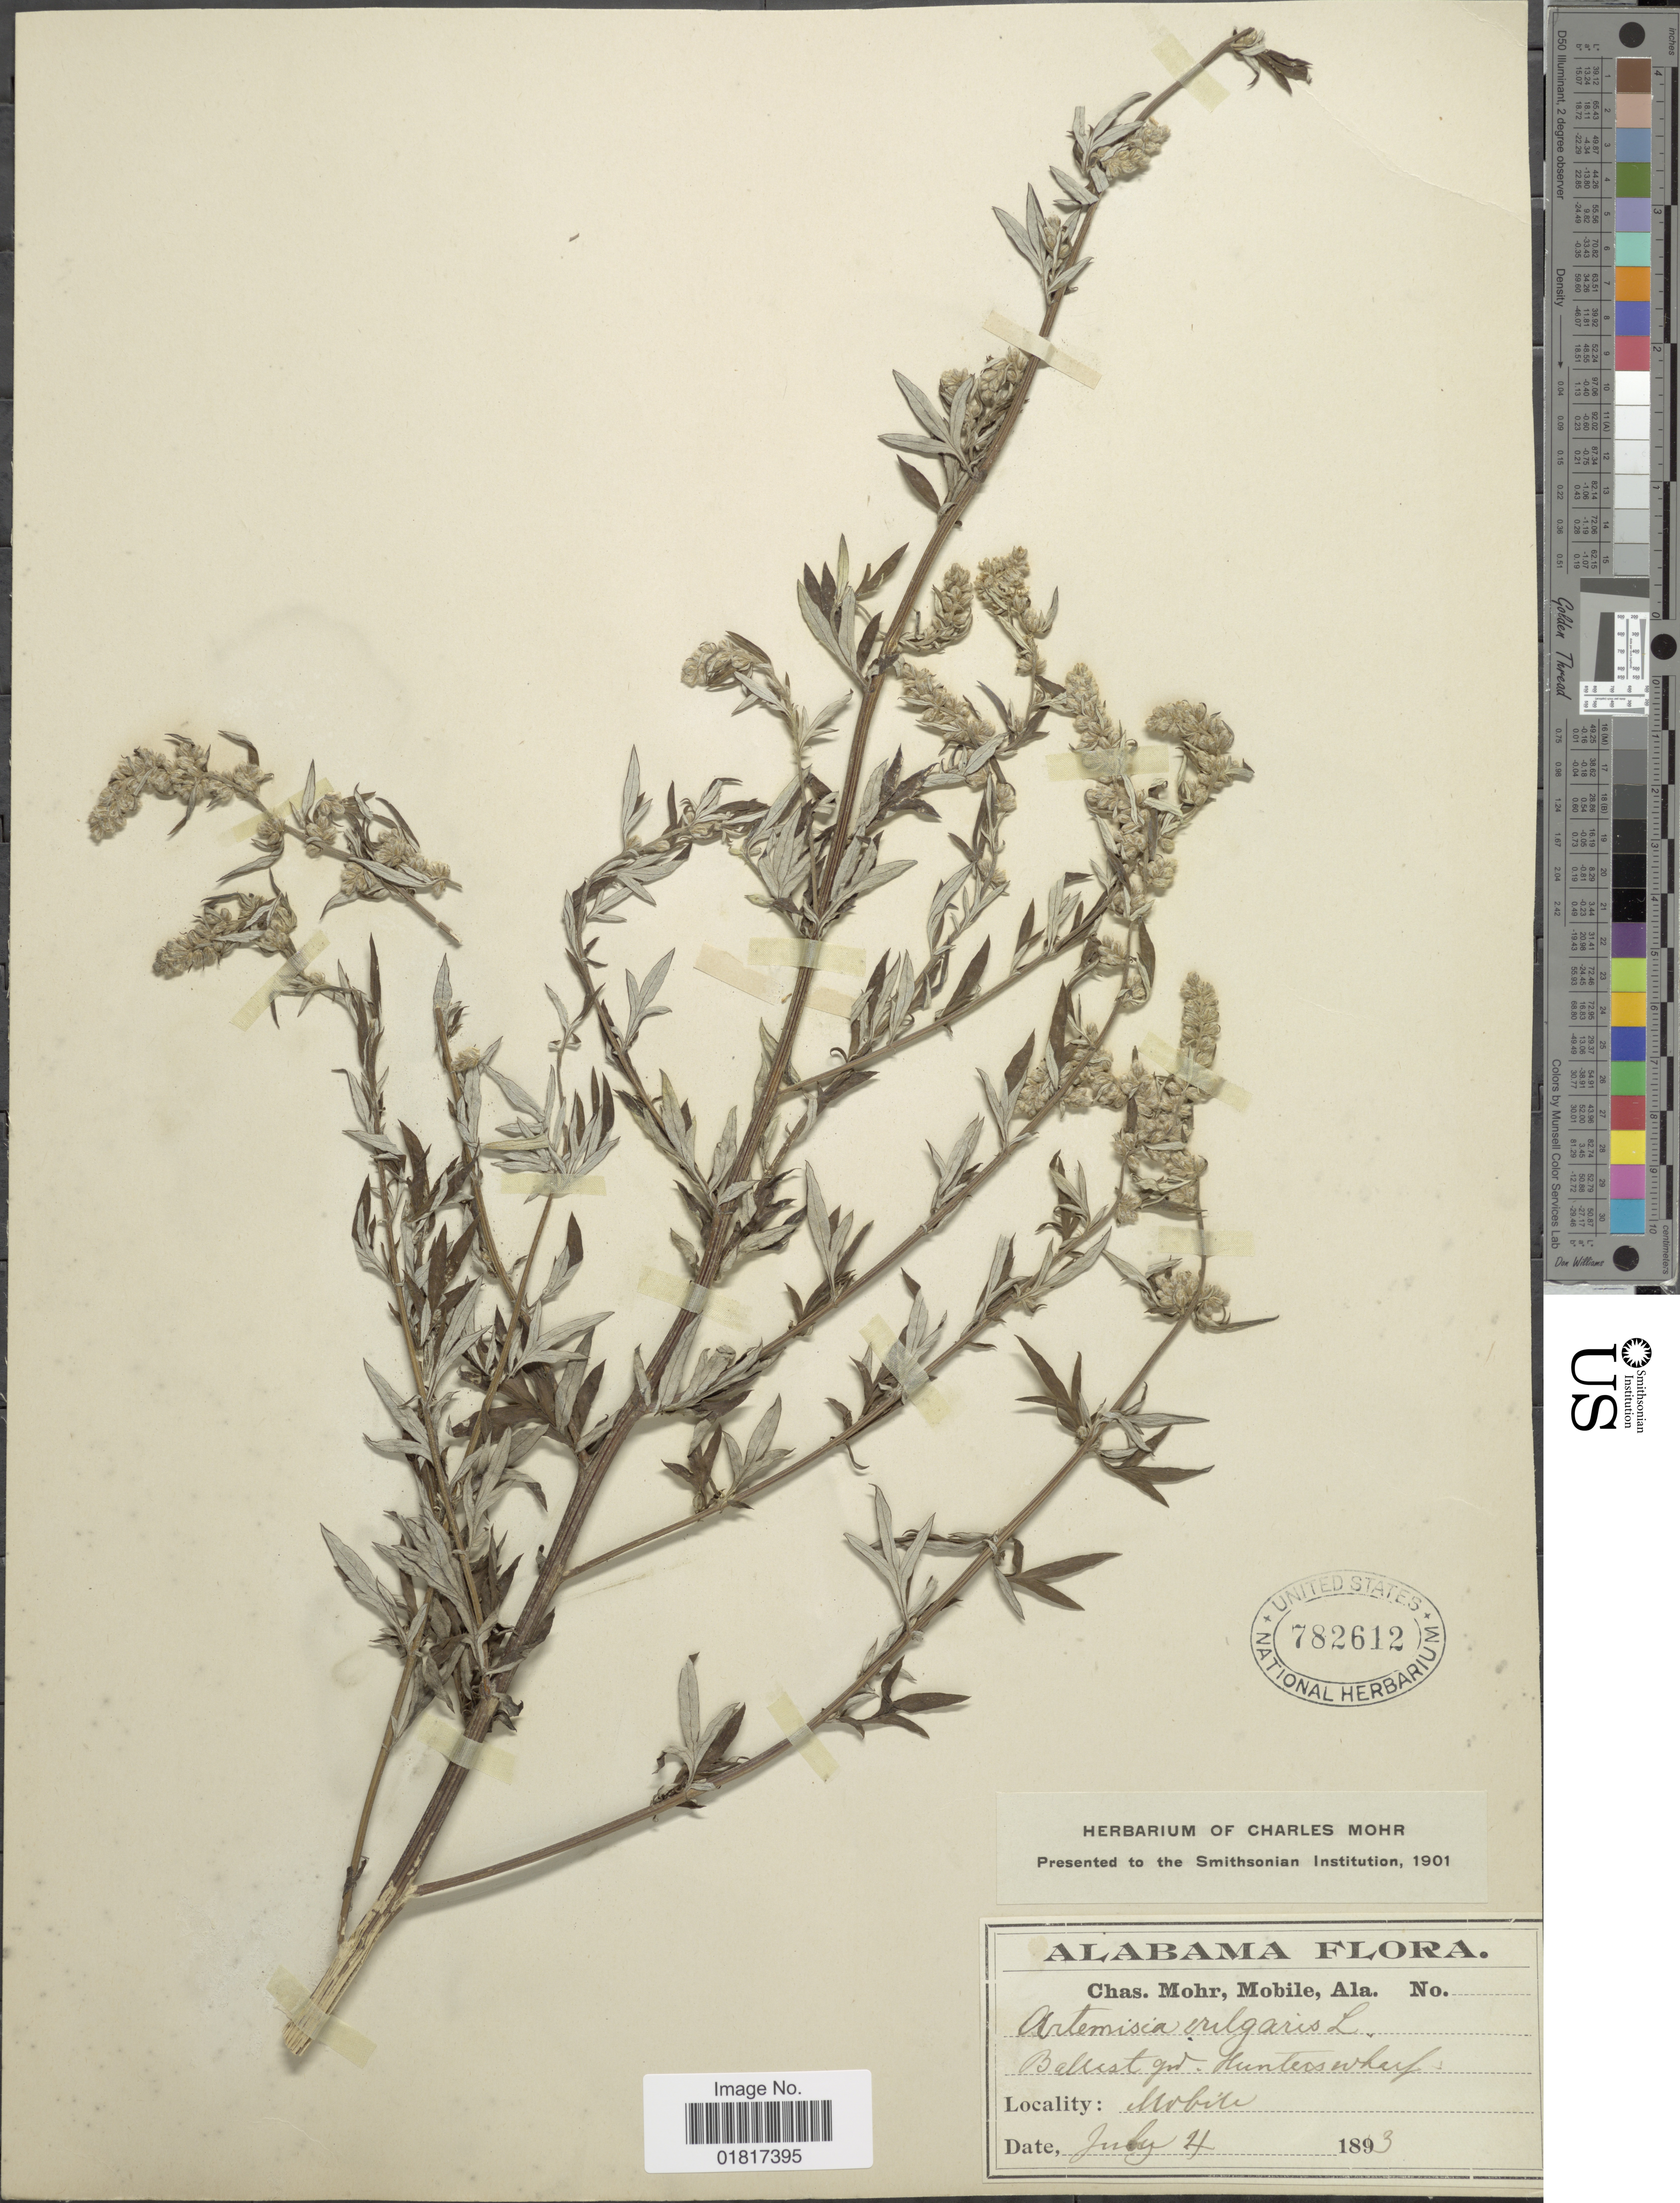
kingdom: Plantae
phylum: Tracheophyta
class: Magnoliopsida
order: Asterales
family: Asteraceae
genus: Artemisia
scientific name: Artemisia vulgaris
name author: L.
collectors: Mohr, C. T. (herbarium)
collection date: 1893-07-04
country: United States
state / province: Alabama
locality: Molbile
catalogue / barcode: US 782612